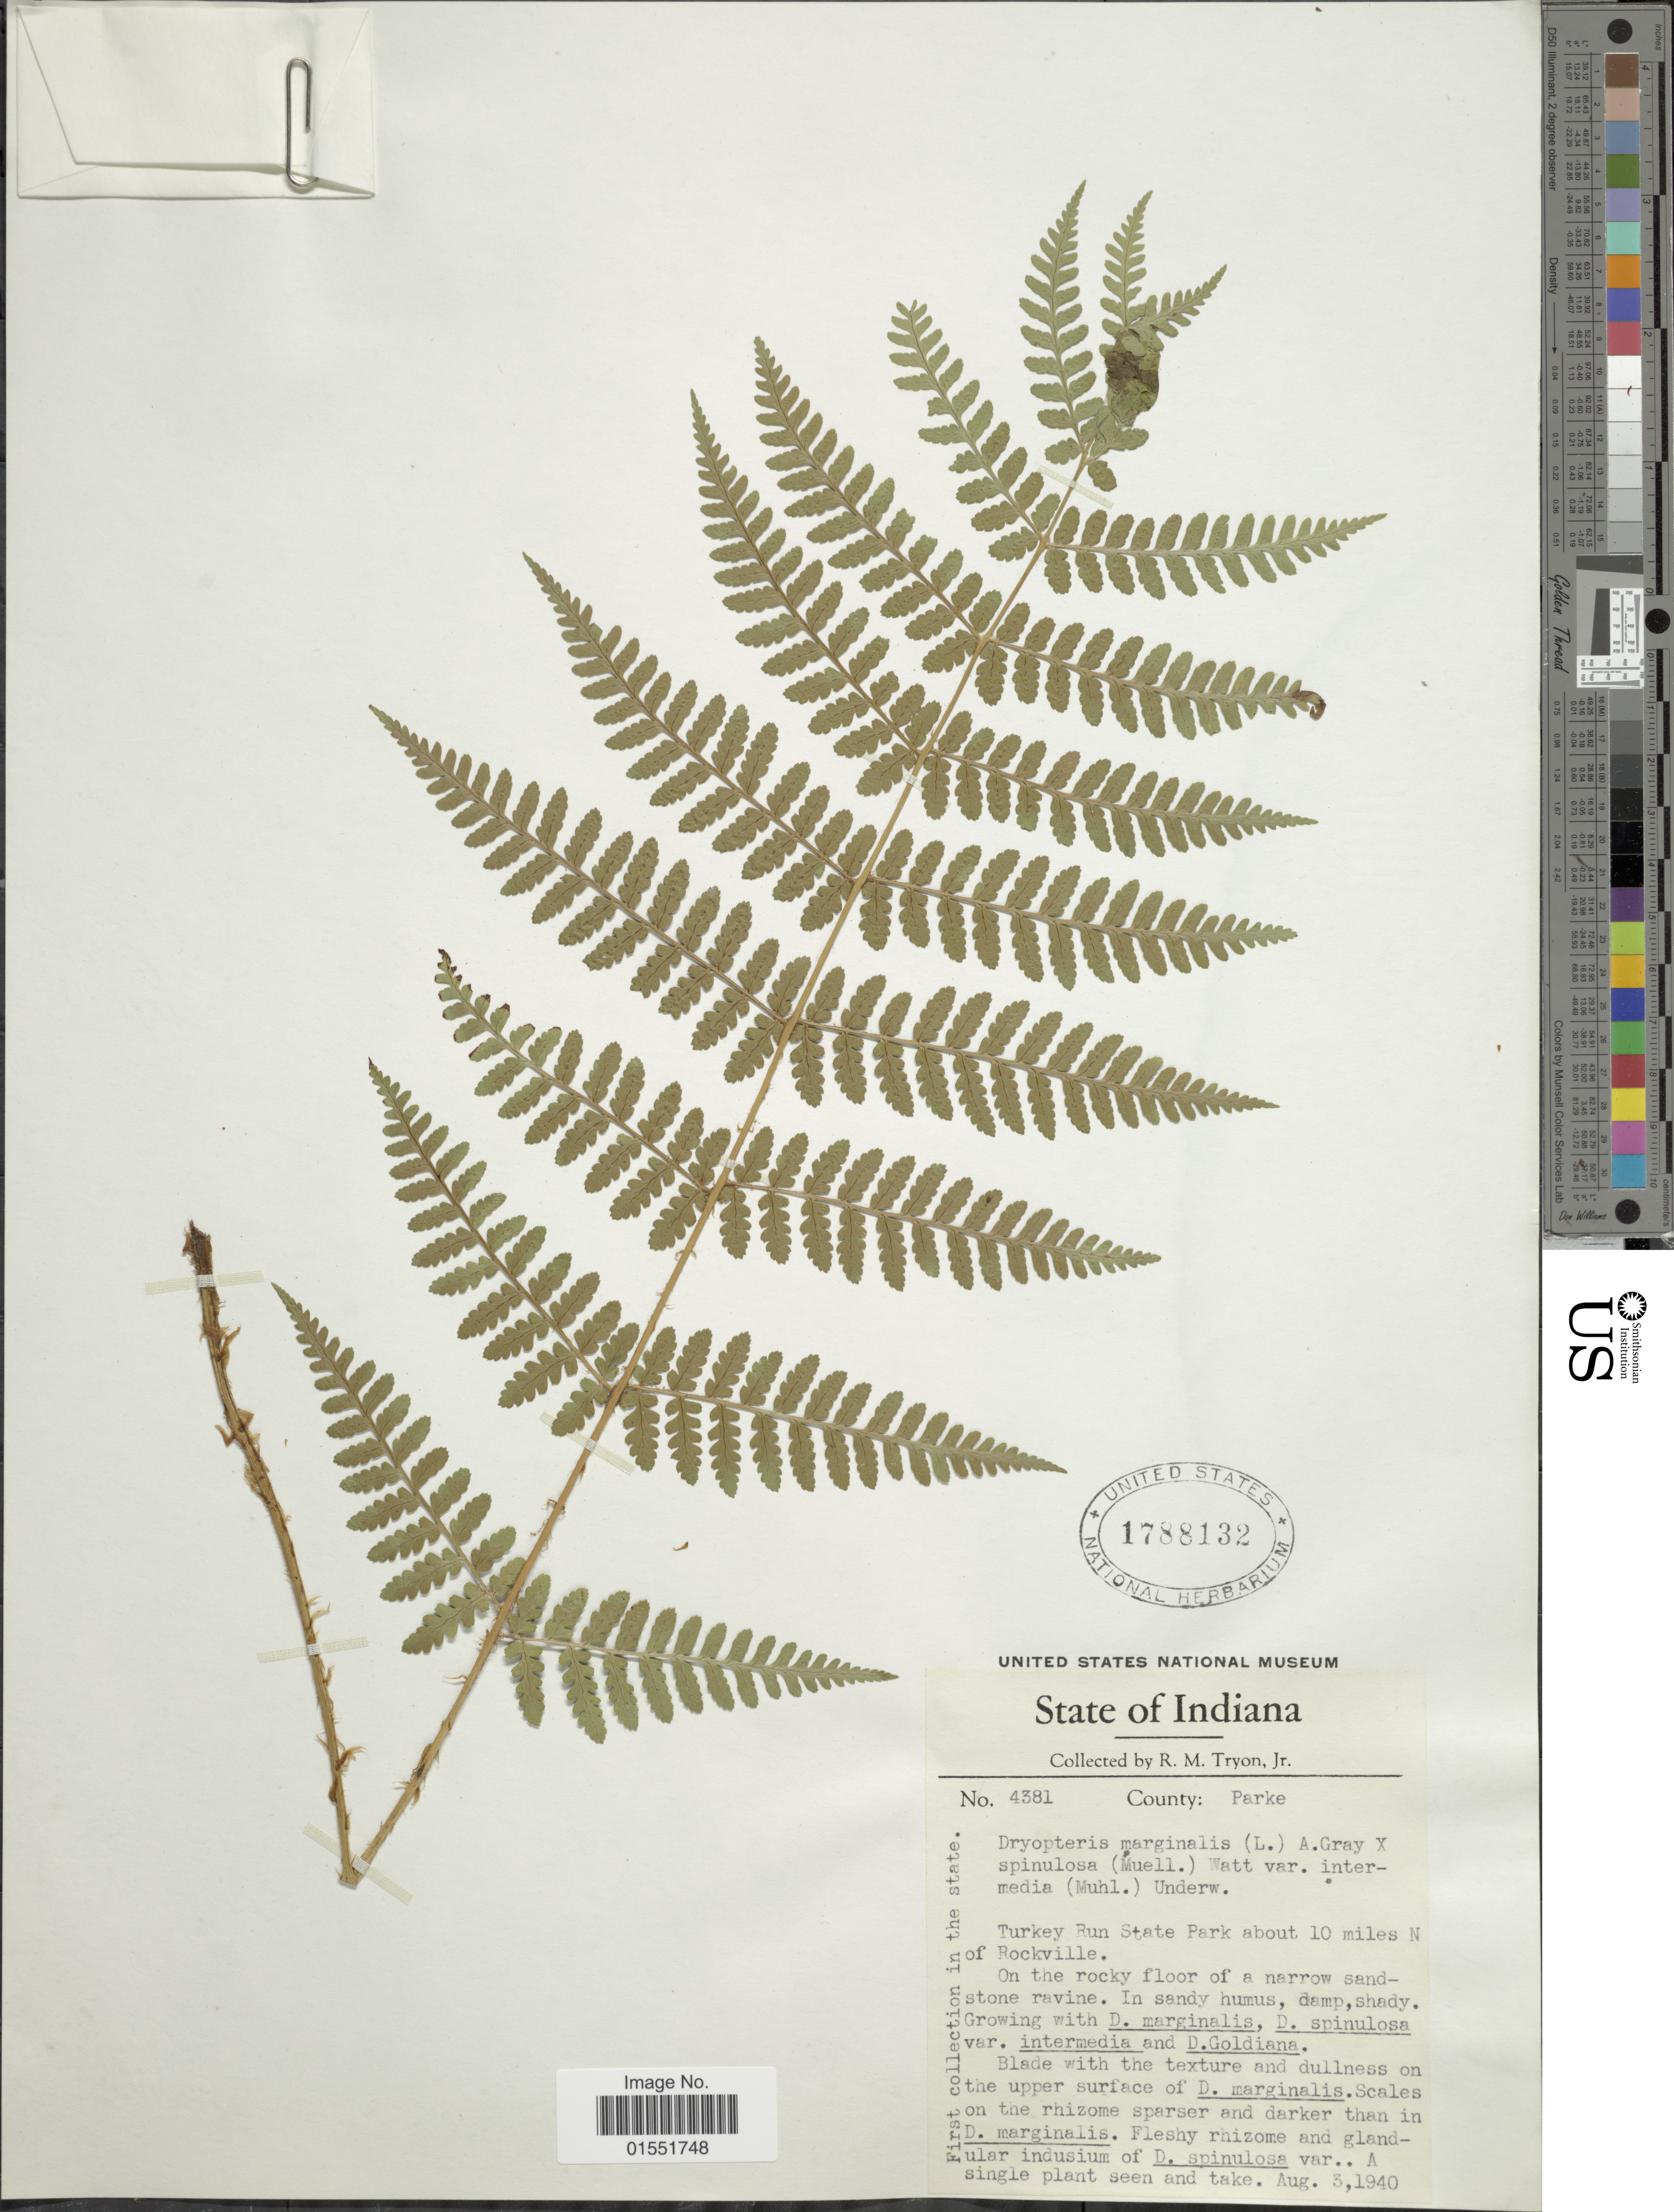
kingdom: Plantae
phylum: Tracheophyta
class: Polypodiopsida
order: Polypodiales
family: Dryopteridaceae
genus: Dryopteris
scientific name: Dryopteris intermedia x D. marginalis (L.) A. Gray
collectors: R. M. Tryon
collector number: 4381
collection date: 1940-08-03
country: United States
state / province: Indiana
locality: County: Parke. Turkey Run State Park about 10 miles N of Rockville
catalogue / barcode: US 1788132